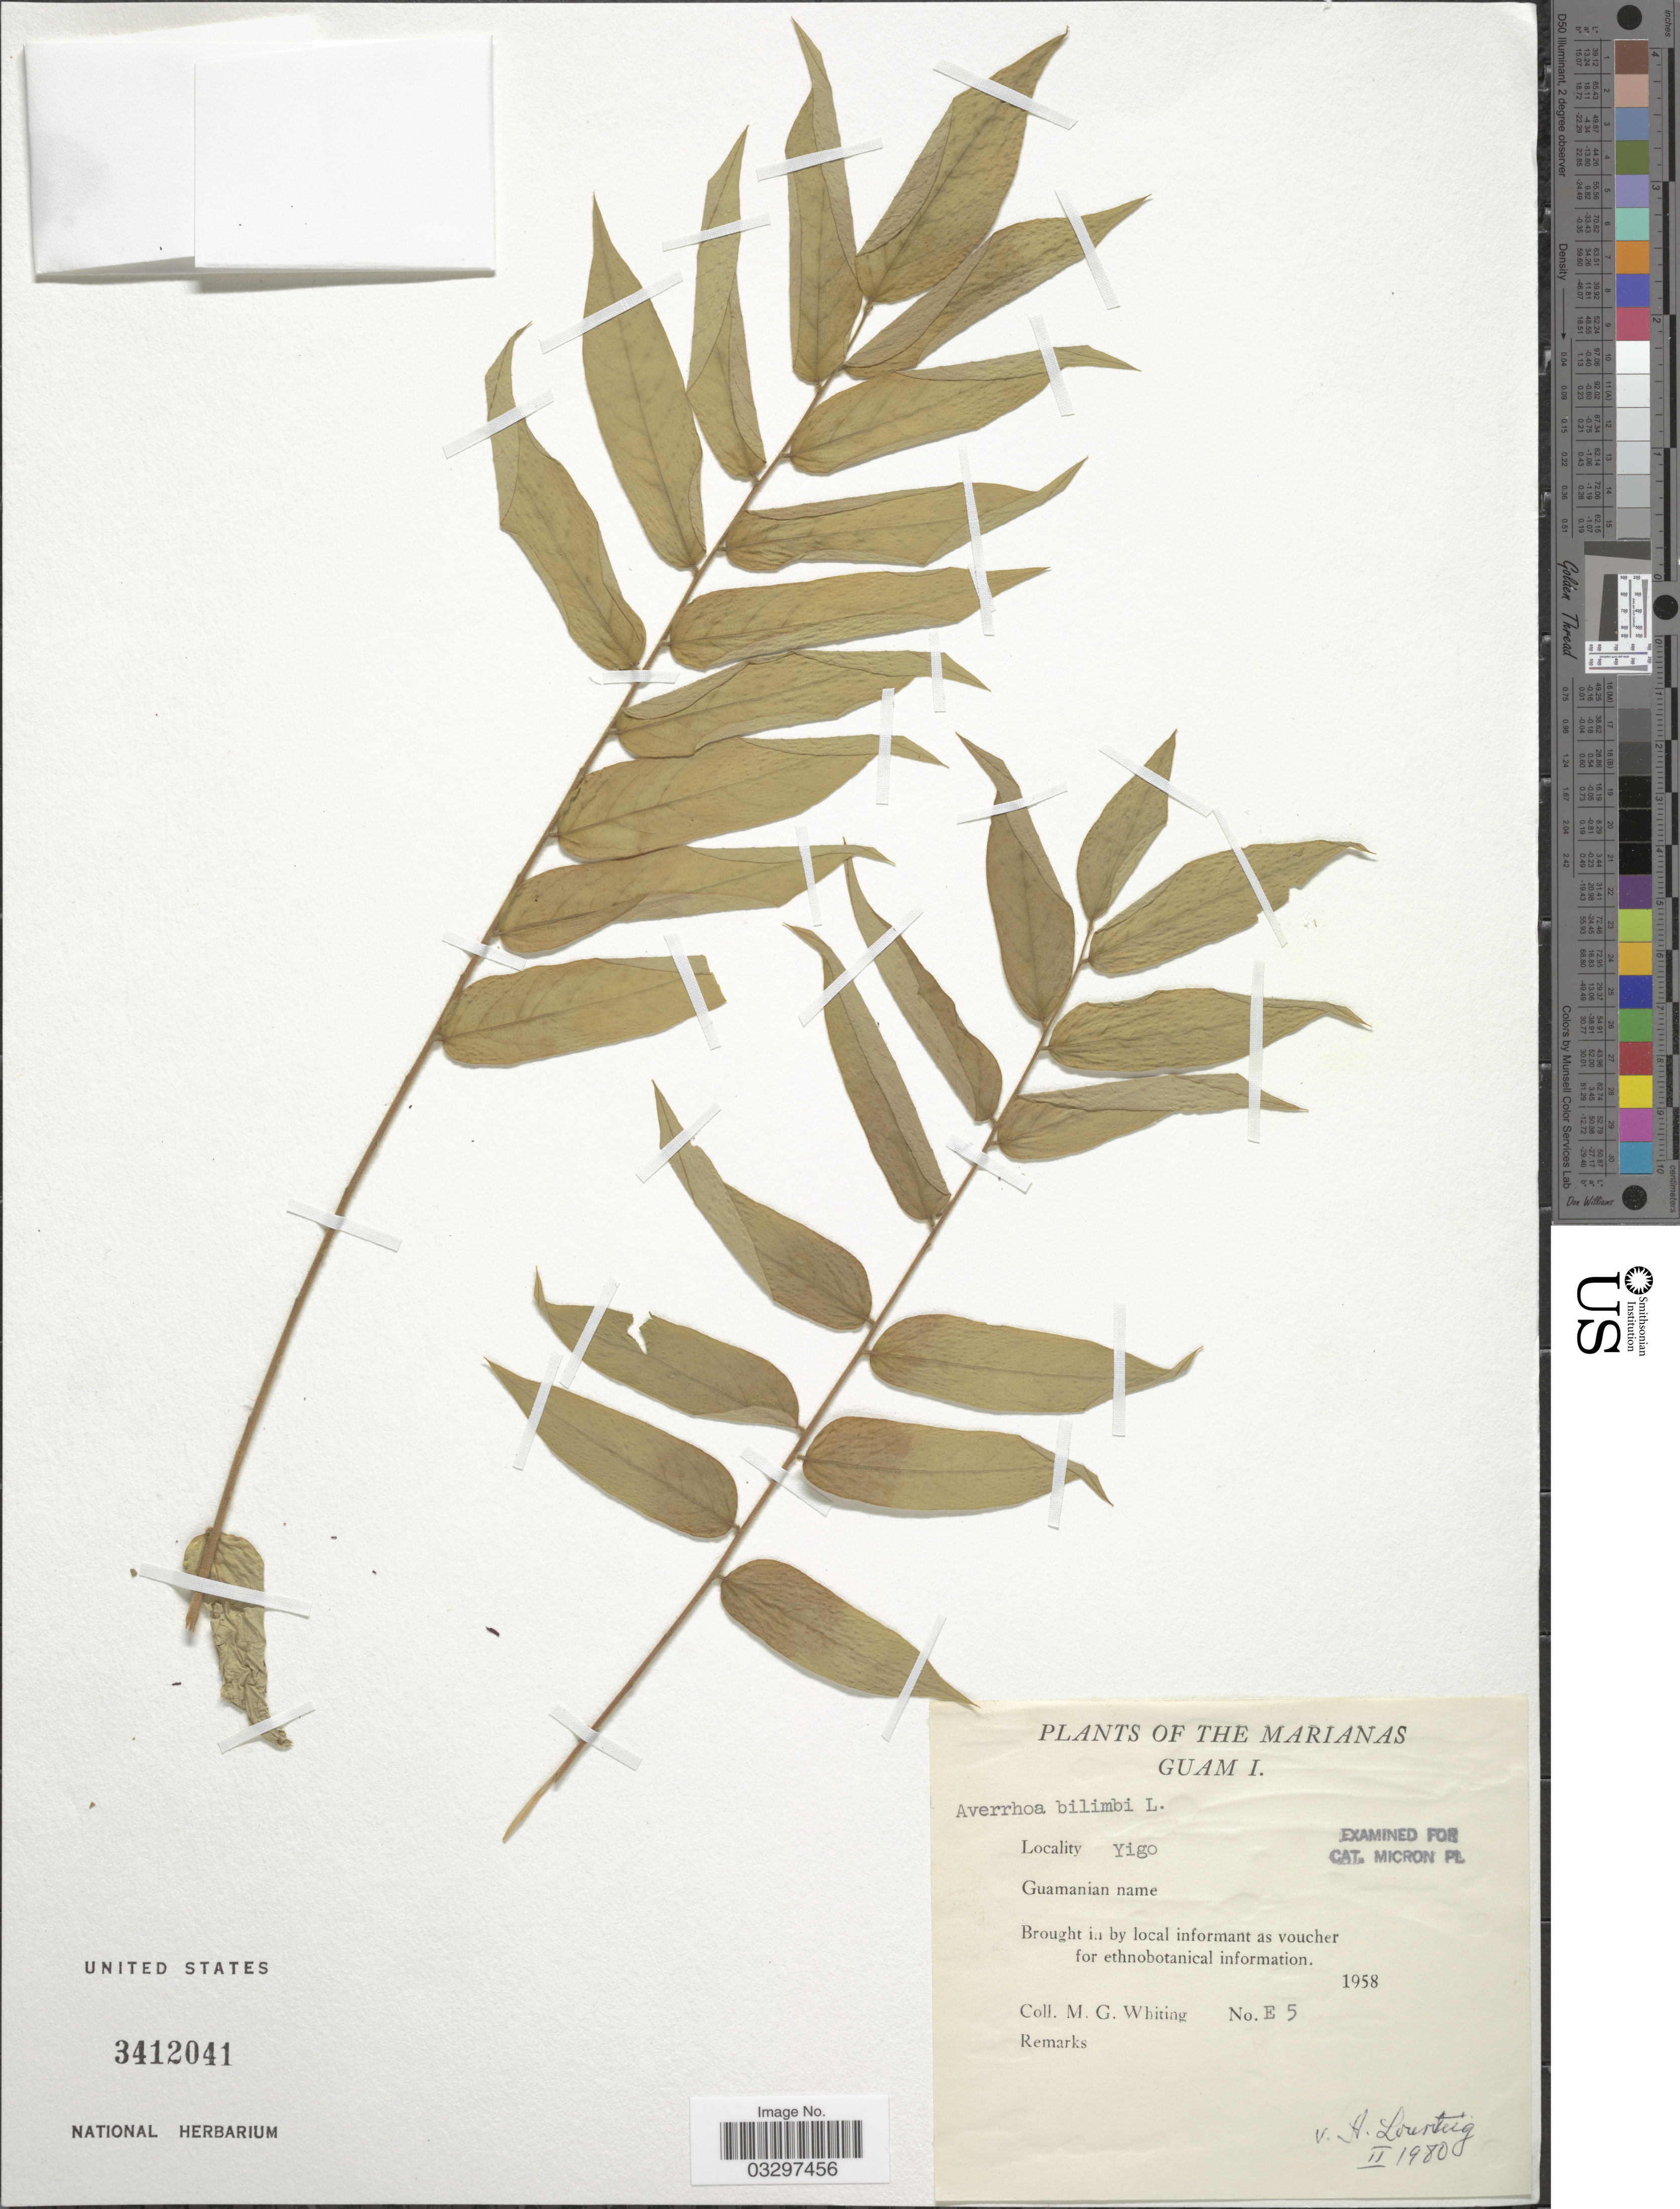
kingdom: Plantae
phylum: Tracheophyta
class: Magnoliopsida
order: Oxalidales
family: Oxalidaceae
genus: Averrhoa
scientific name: Averrhoa bilimbi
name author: L.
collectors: M. Whiting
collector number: E 5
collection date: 1958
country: Guam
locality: The Marianas,Yigo.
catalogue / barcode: US 3412041